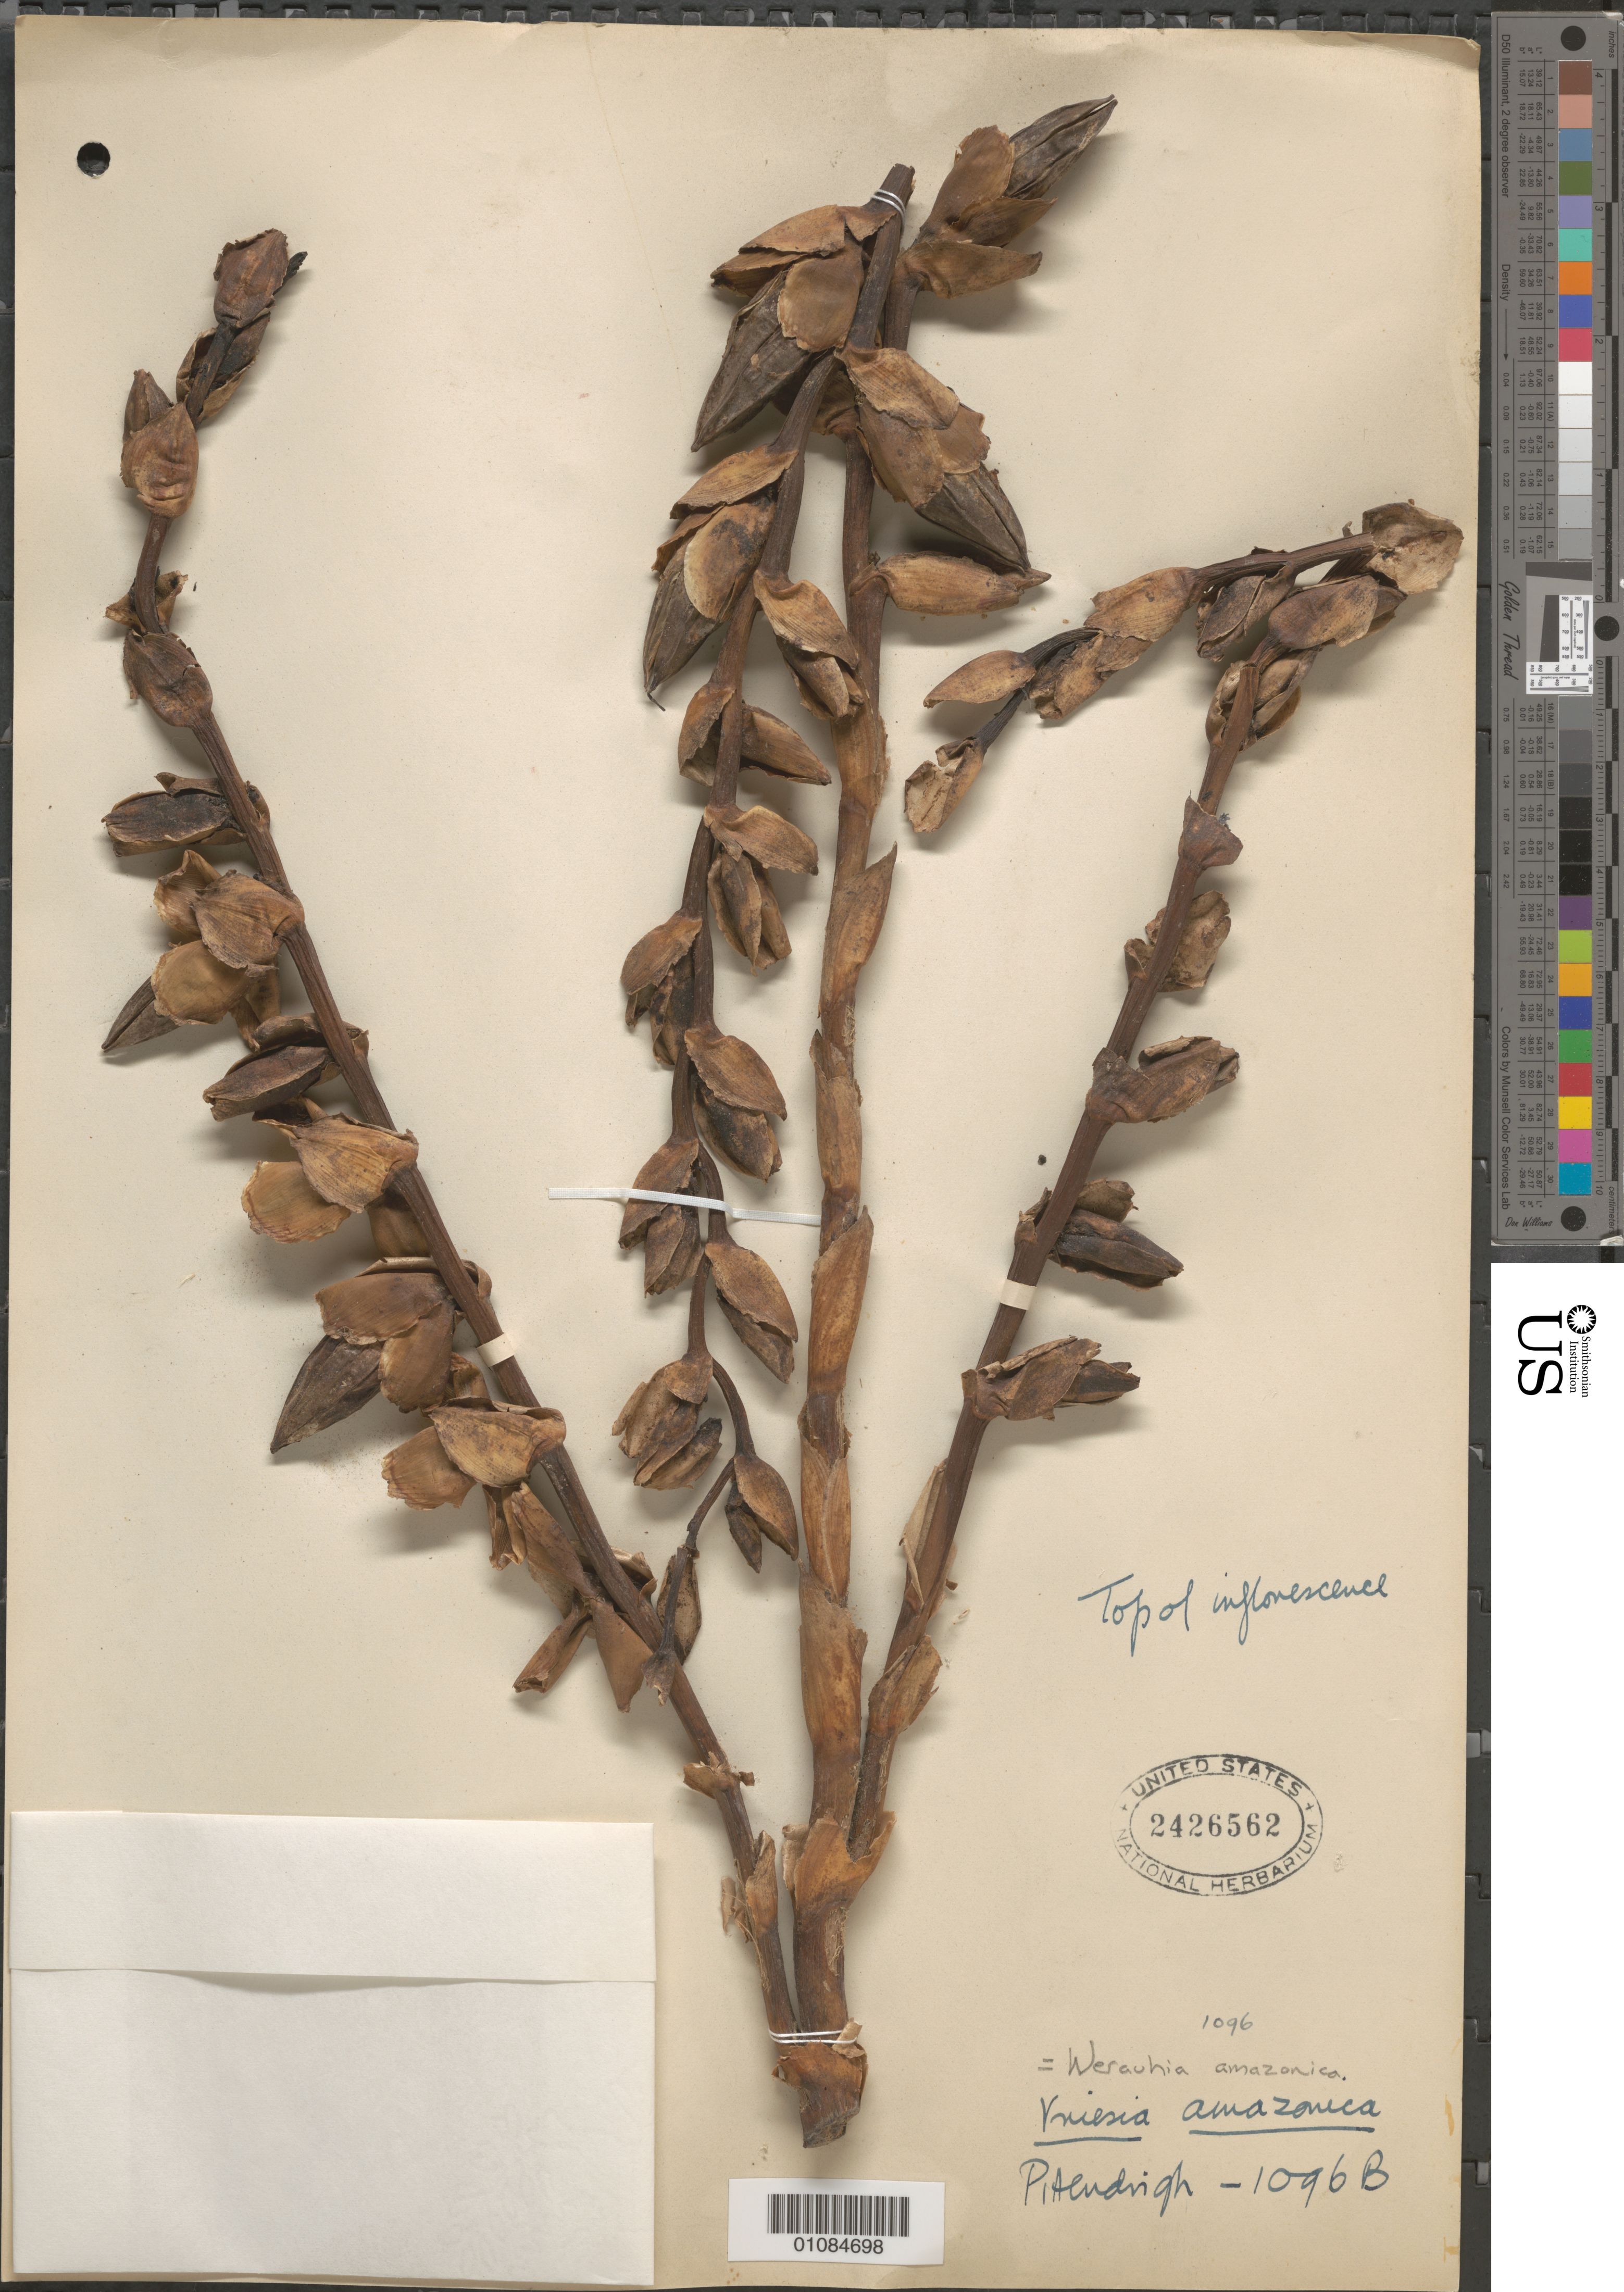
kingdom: Plantae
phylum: Tracheophyta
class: Liliopsida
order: Poales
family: Bromeliaceae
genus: Werauhia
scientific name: Werauhia gigantea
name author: (Mart. ex Schult. & Schult. f.) J.R. Grant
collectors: C. S. Pittendrigh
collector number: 1096B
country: Trinidad and Tobago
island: Trinidad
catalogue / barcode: US 2426562